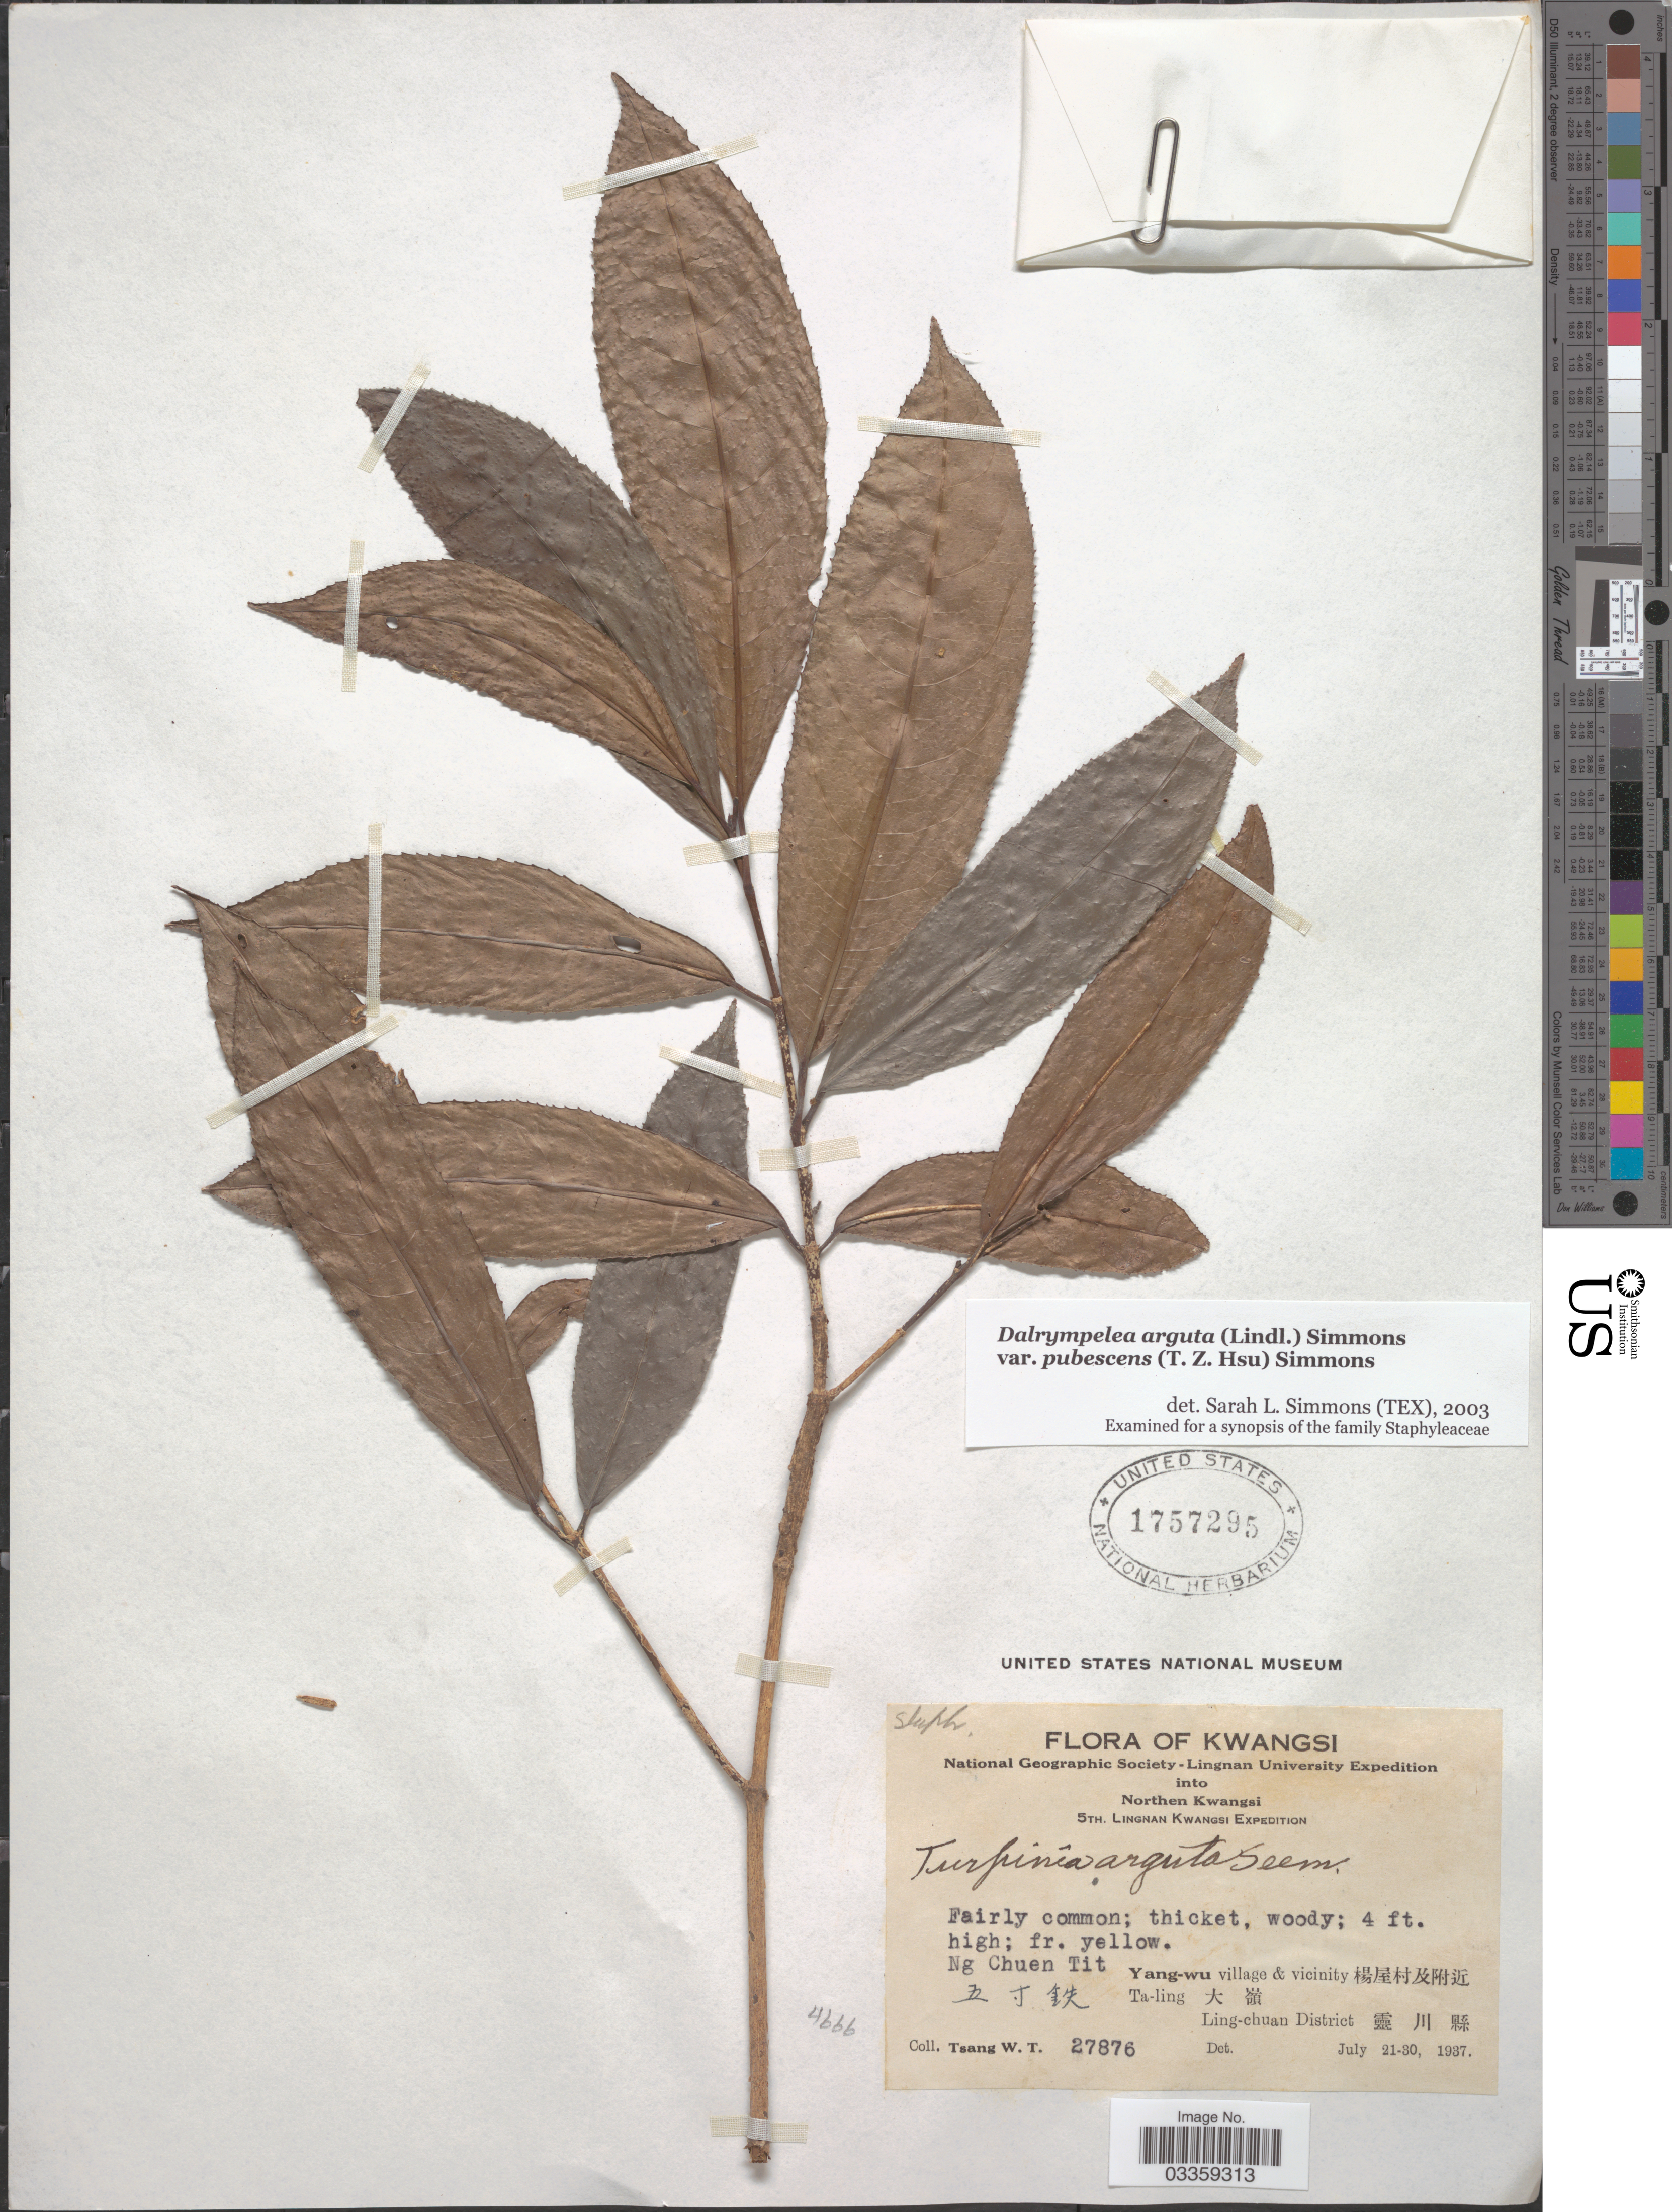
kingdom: Plantae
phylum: Tracheophyta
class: Magnoliopsida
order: Crossosomatales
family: Staphyleaceae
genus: Turpinia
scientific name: Turpinia arguta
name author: (Lindl.) Seem.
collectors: W. T. Tsang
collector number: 27876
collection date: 1937-07-21/1937-07-30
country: China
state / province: Guangxi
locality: Kwangsi, Northern Kwangsi, Ng Chuen Tit X, [unsure placement] Yang-wu village & vicinity X, Tai-ling X, Ling-chuan District X.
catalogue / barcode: US 1757295